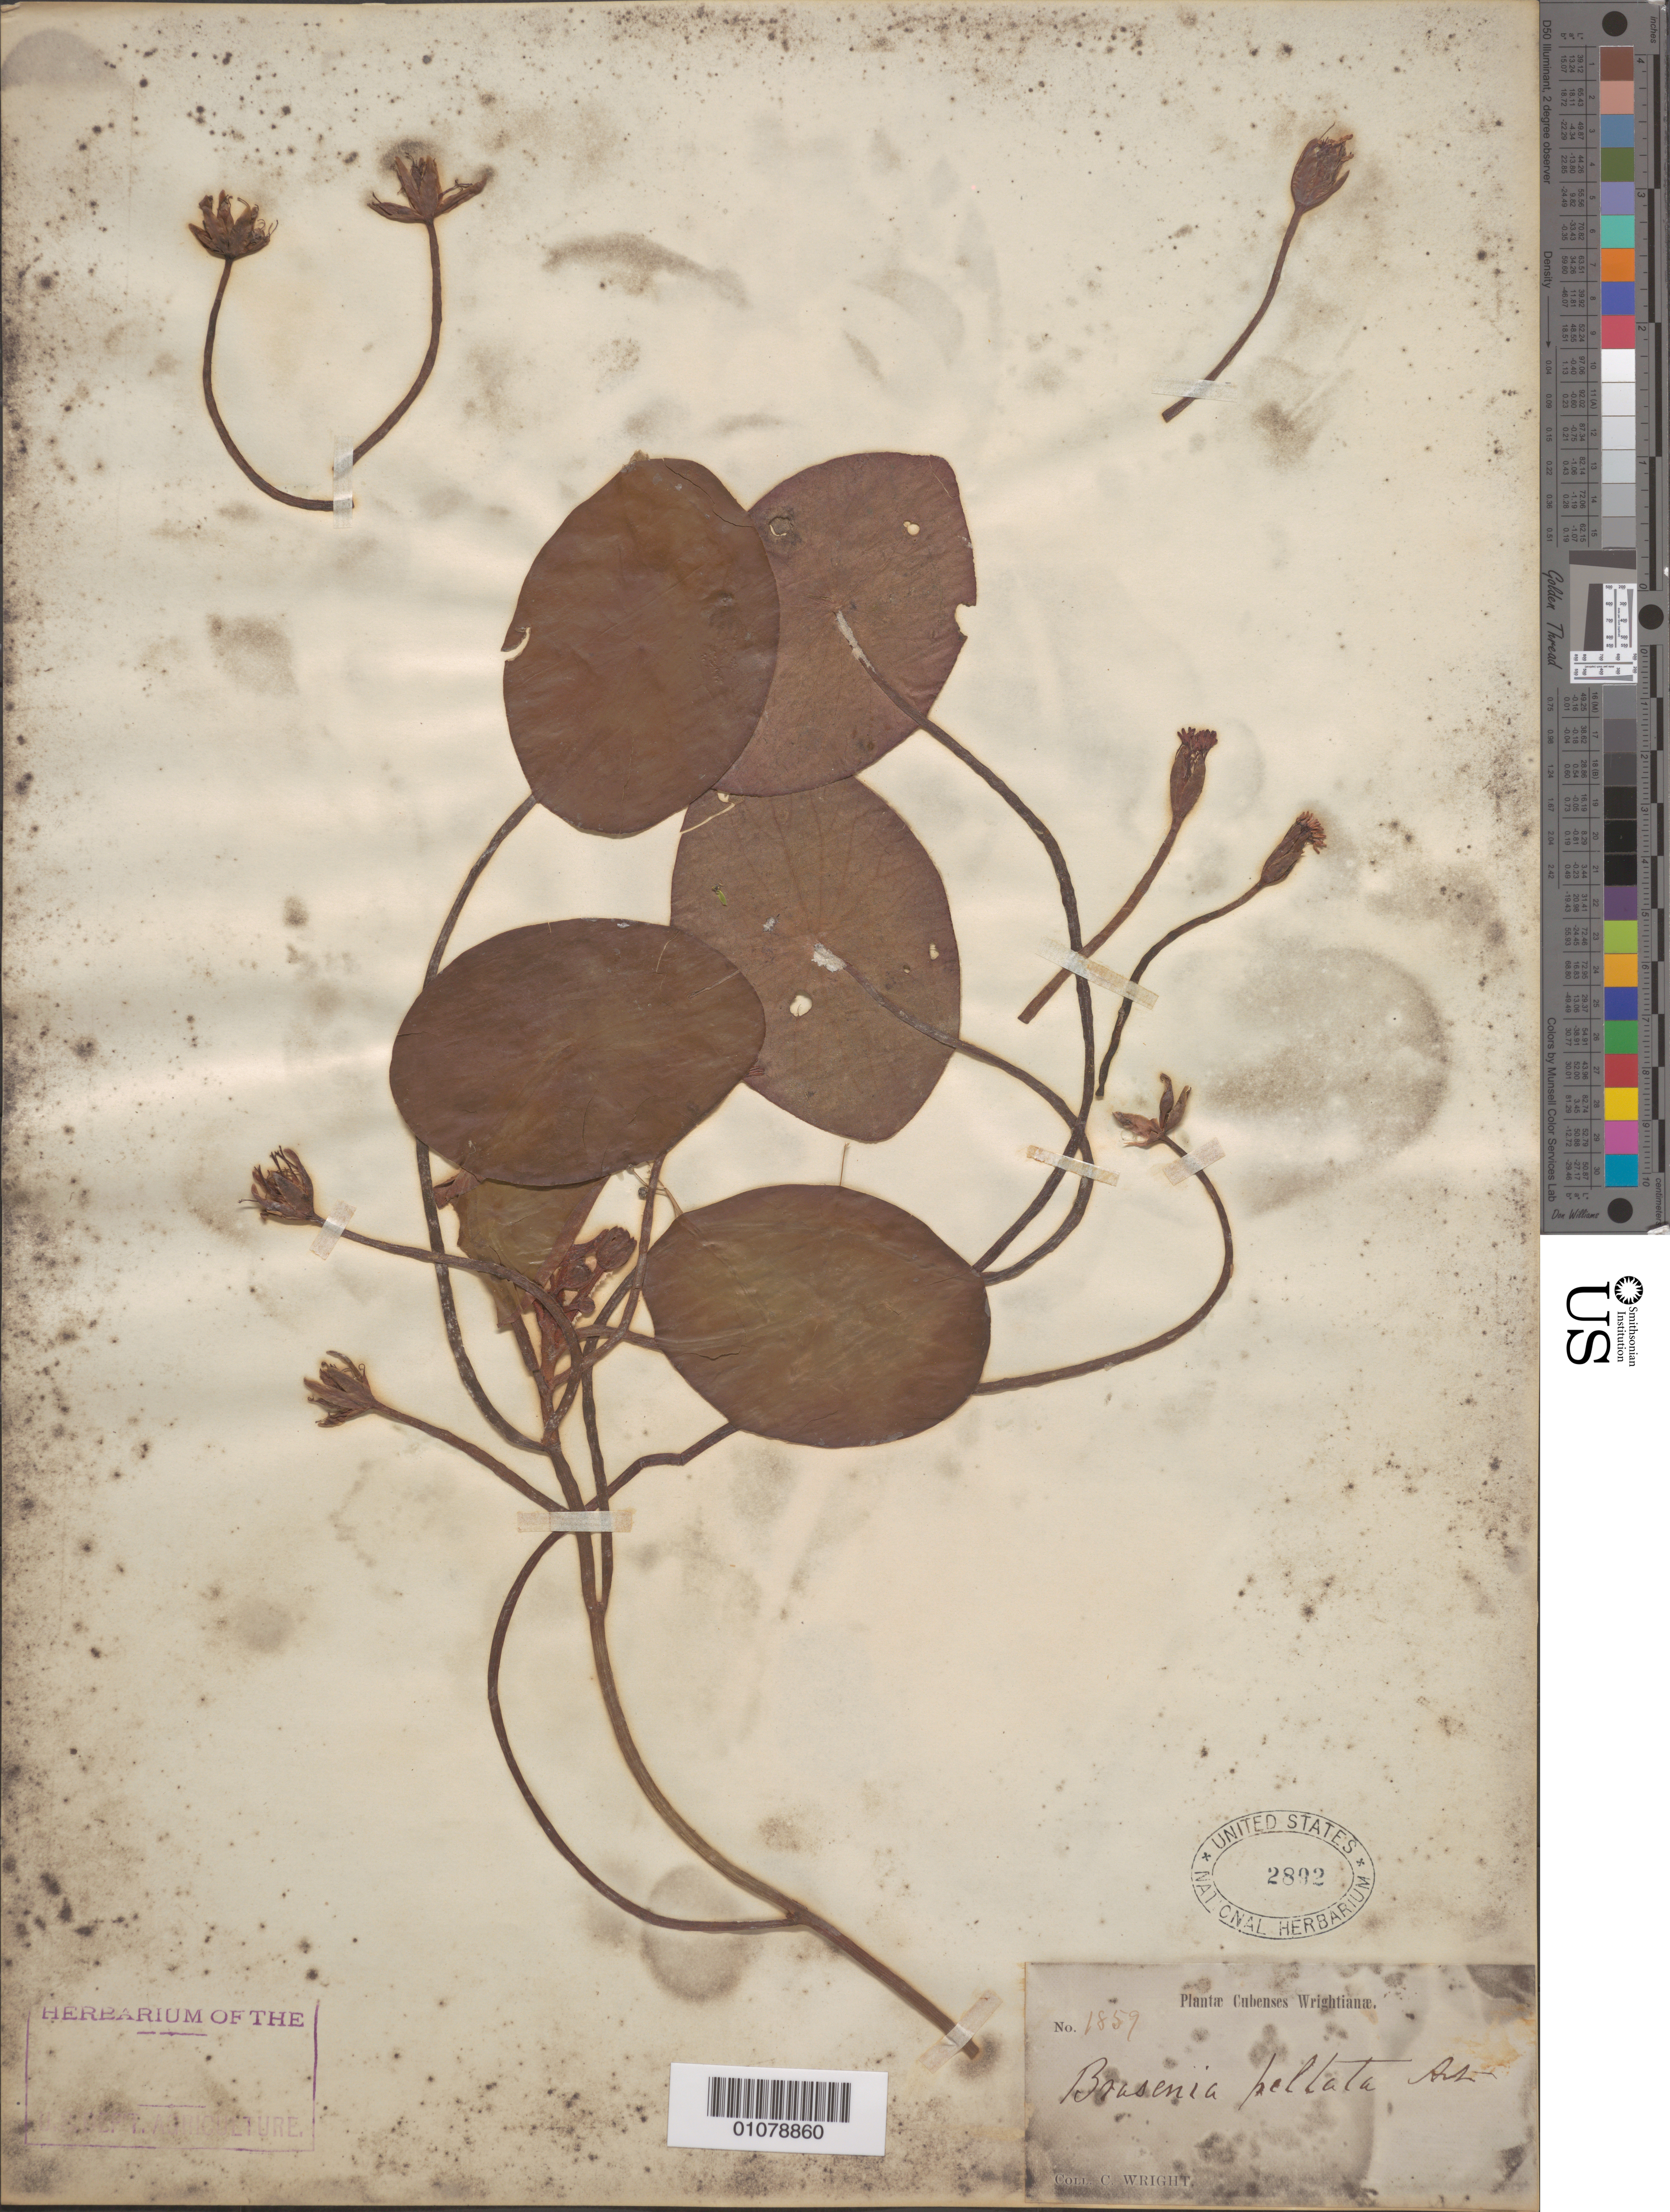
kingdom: Plantae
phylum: Tracheophyta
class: Magnoliopsida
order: Nymphaeales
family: Cabombaceae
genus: Brasenia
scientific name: Brasenia peltata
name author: Pursh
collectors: C. Wright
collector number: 1859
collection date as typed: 1800 to 1899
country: Cuba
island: Cuba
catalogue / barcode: US 2892